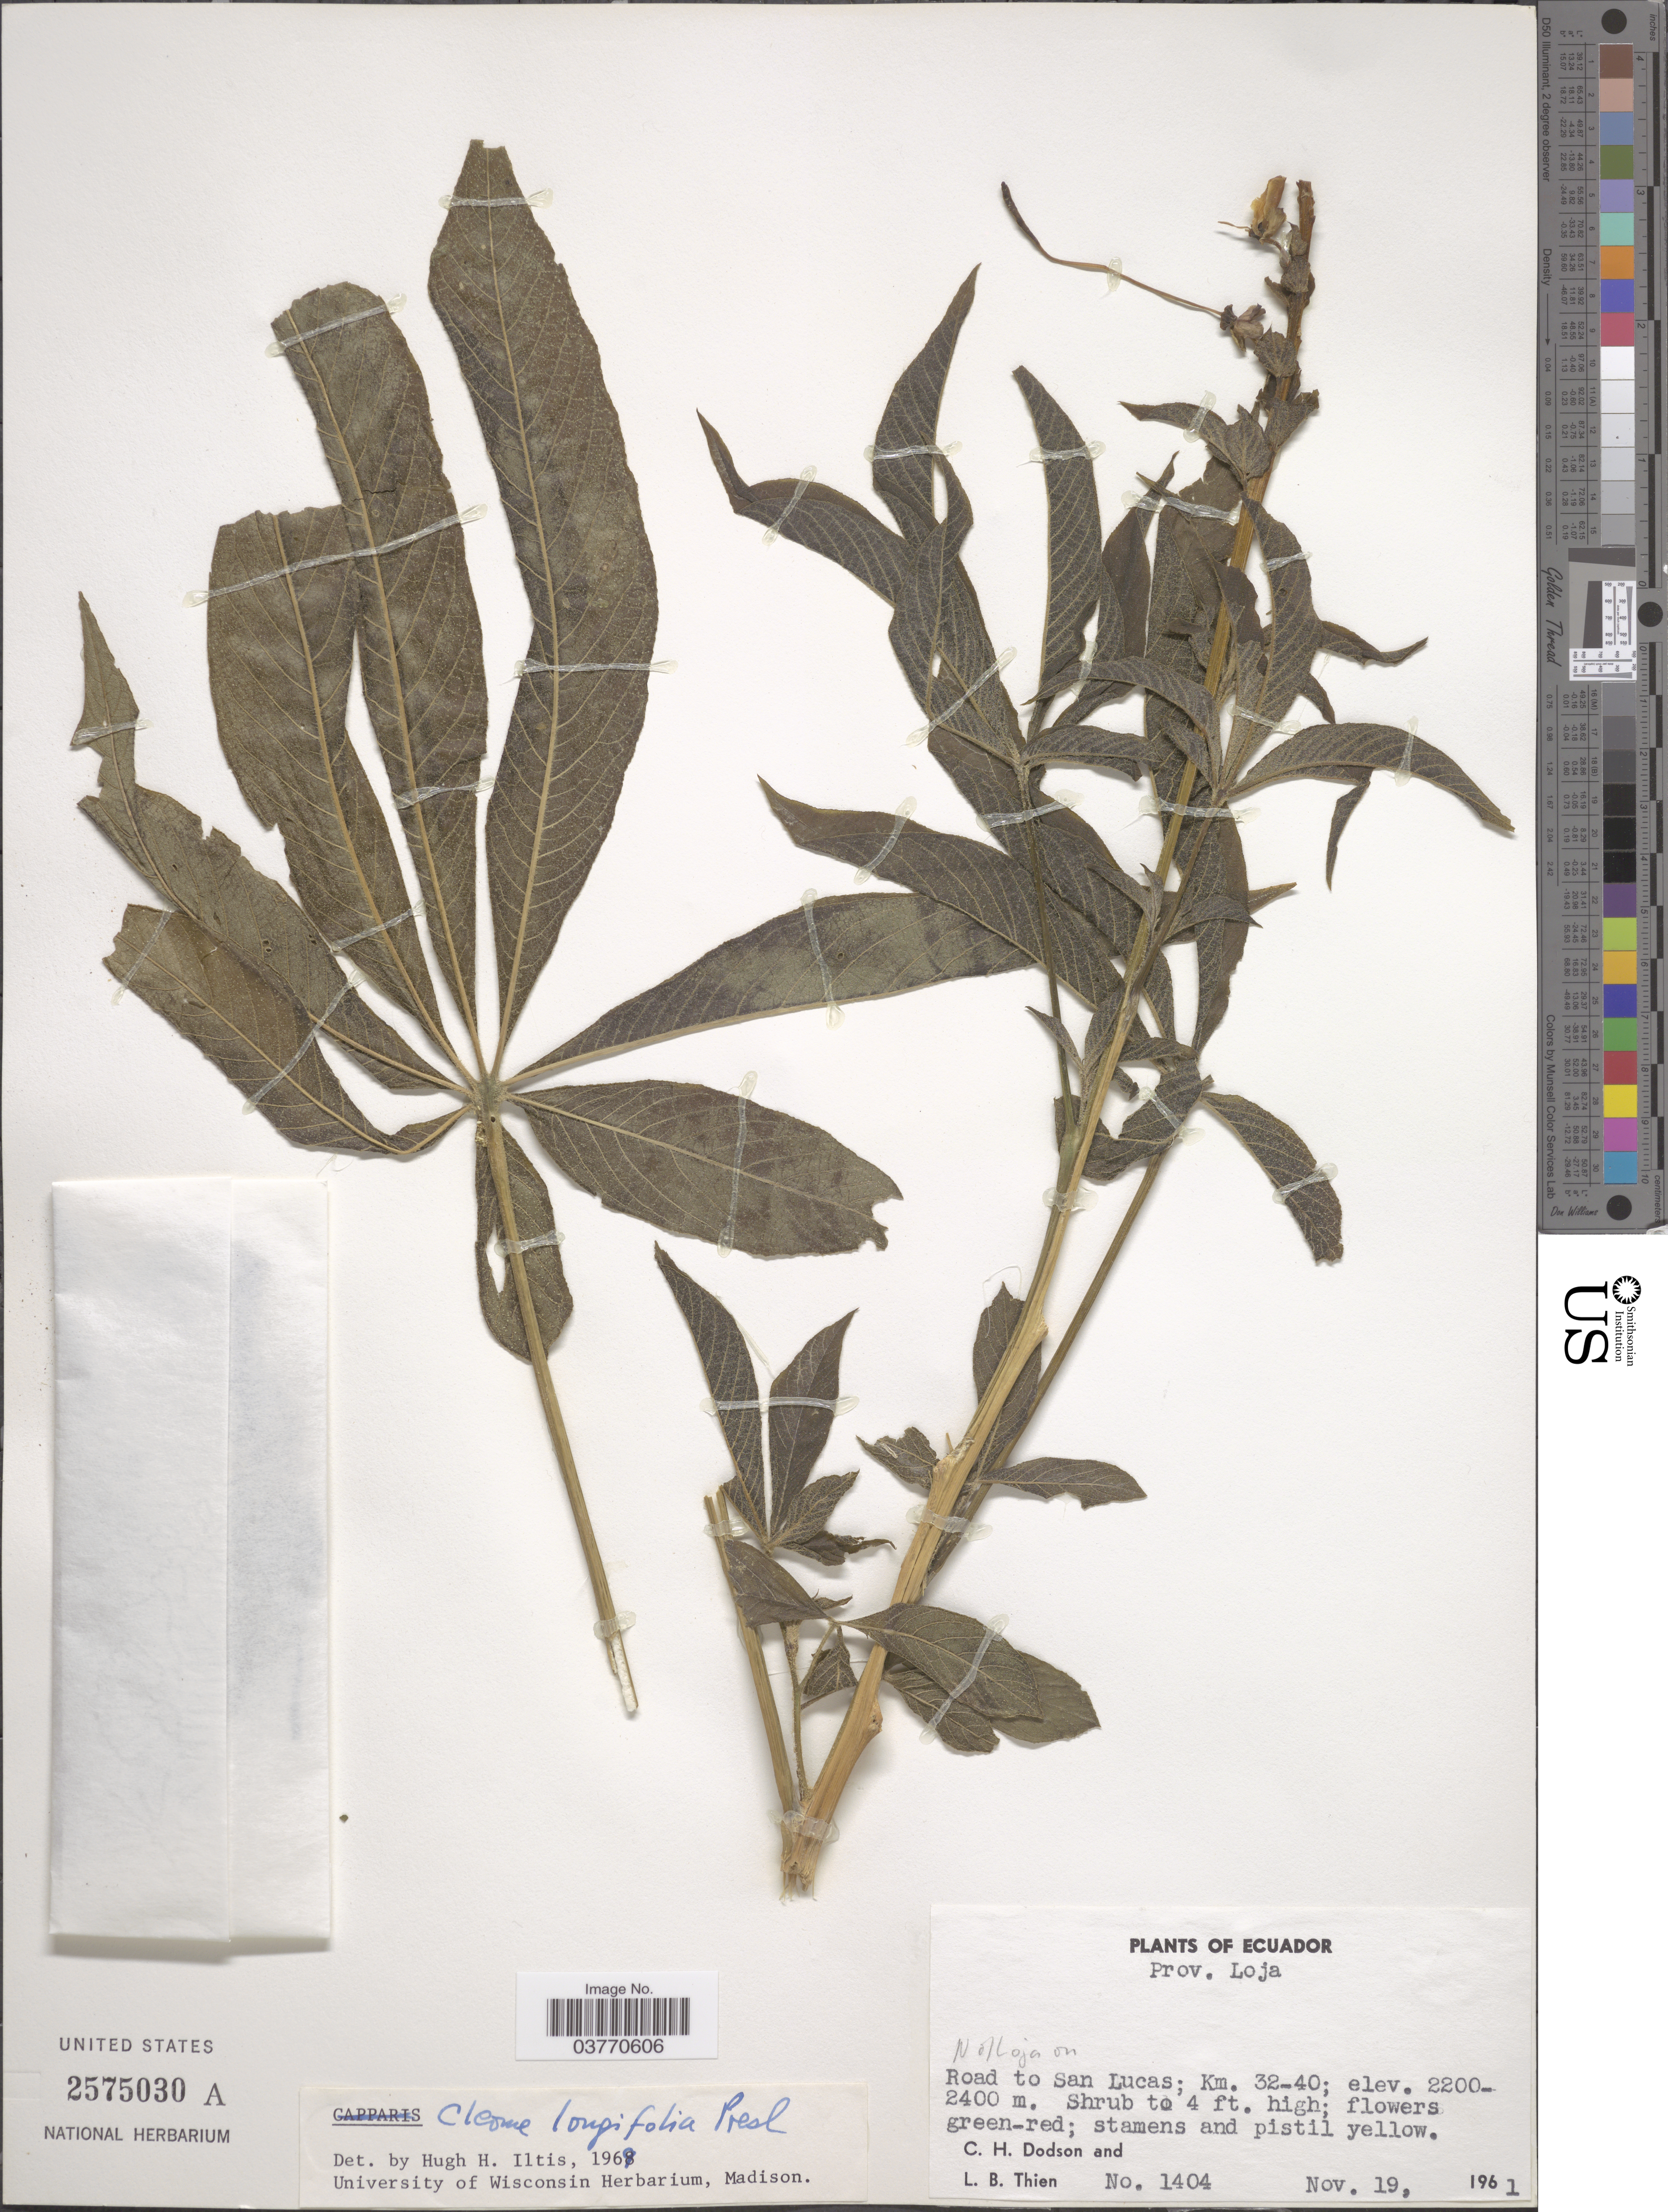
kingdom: Plantae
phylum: Tracheophyta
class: Magnoliopsida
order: Brassicales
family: Cleomaceae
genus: Andinocleome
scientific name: Andinocleome longifolia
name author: (C. Presl) Iltis ex E.M. McGinty & Roalson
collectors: C. H. Dodson & L. Thien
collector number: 1404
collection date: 1961-11-19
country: Ecuador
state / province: Loja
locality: N of Loja on Road to San Lucas; Km. 32-40.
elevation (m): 2200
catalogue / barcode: US 2575030A